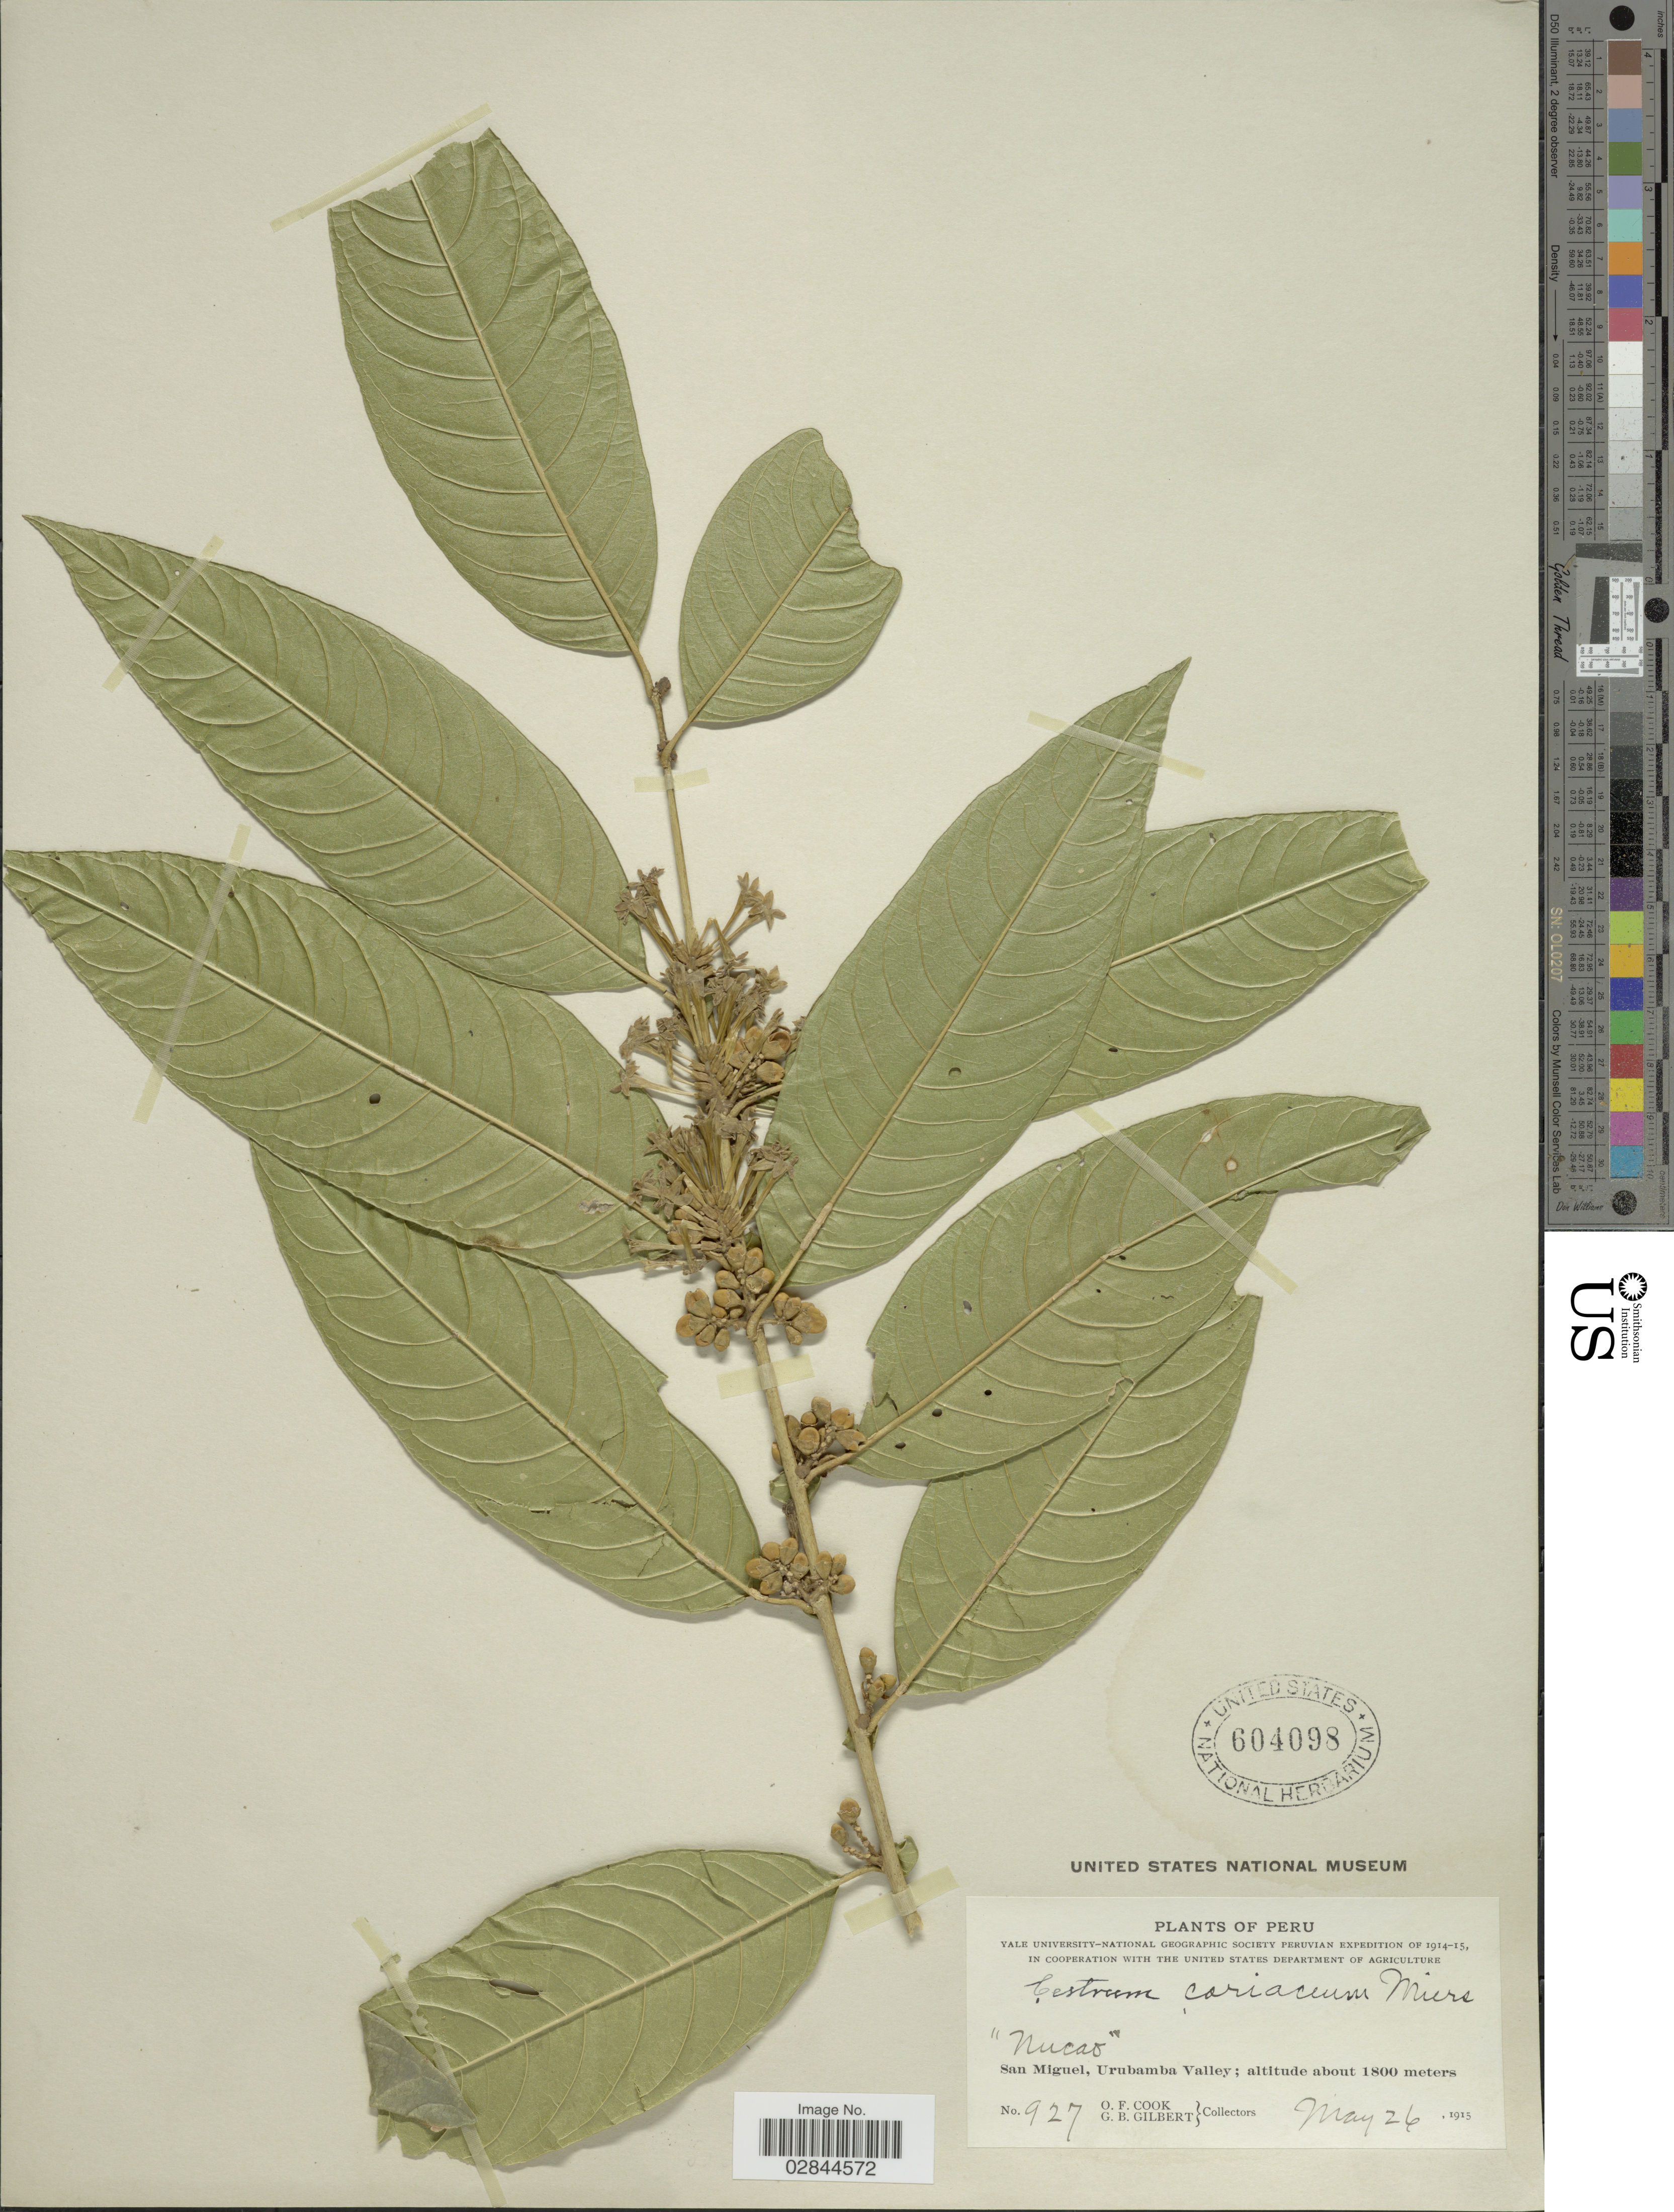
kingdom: Plantae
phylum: Tracheophyta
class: Magnoliopsida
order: Solanales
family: Solanaceae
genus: Cestrum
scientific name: Cestrum coriaceum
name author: Miers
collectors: O. F. Cook & G. B. Gilbert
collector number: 927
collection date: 1915-05-26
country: Peru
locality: San Miguel, Urubamba Valley.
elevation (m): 1800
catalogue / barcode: US 604098